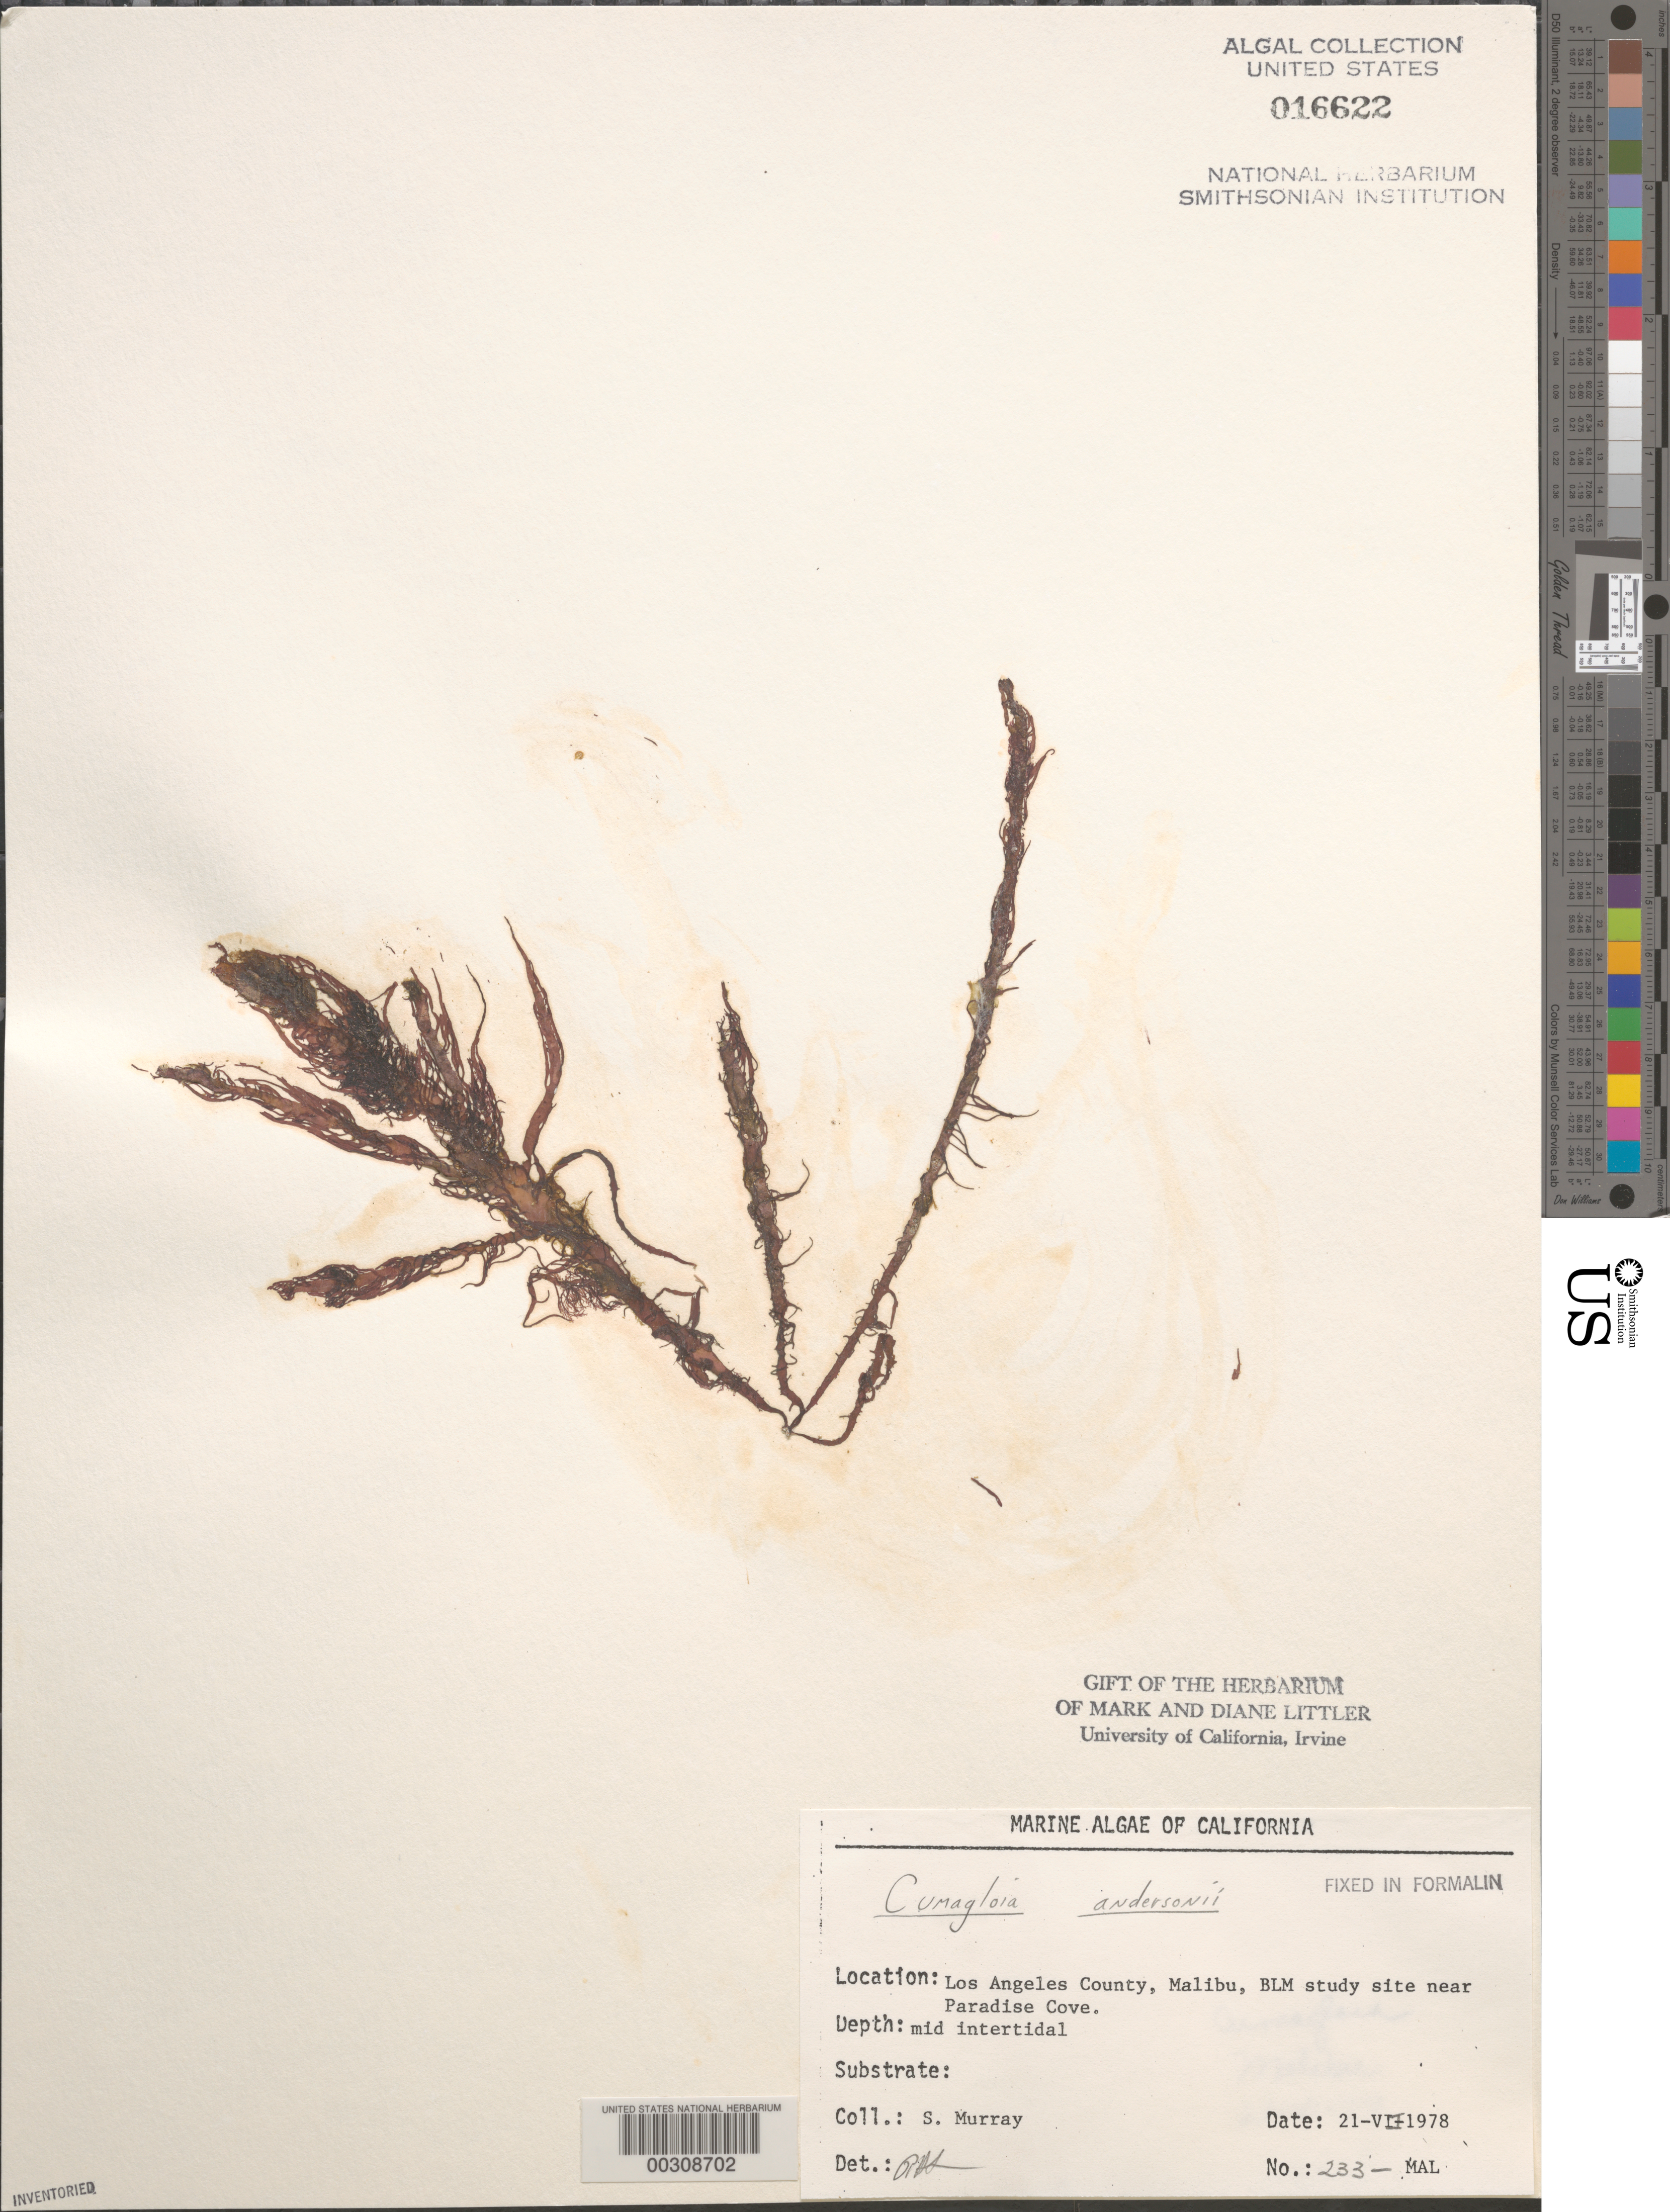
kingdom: Plantae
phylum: Rhodophyta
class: Florideophyceae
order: Nemaliales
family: Liagoraceae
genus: Cumagloia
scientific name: Cumagloia andersonii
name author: (Farl.) Setch. & N.L. Gardner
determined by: Sims, Robert H.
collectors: S. N. Murray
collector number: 233-mal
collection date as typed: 21 Jul 1978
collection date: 1978-07-21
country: United States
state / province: California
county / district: Los Angeles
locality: Malibu, near Paradise Cove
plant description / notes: BLM-SOCALBIGHT Rocky Intertidal Survey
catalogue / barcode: US 16622